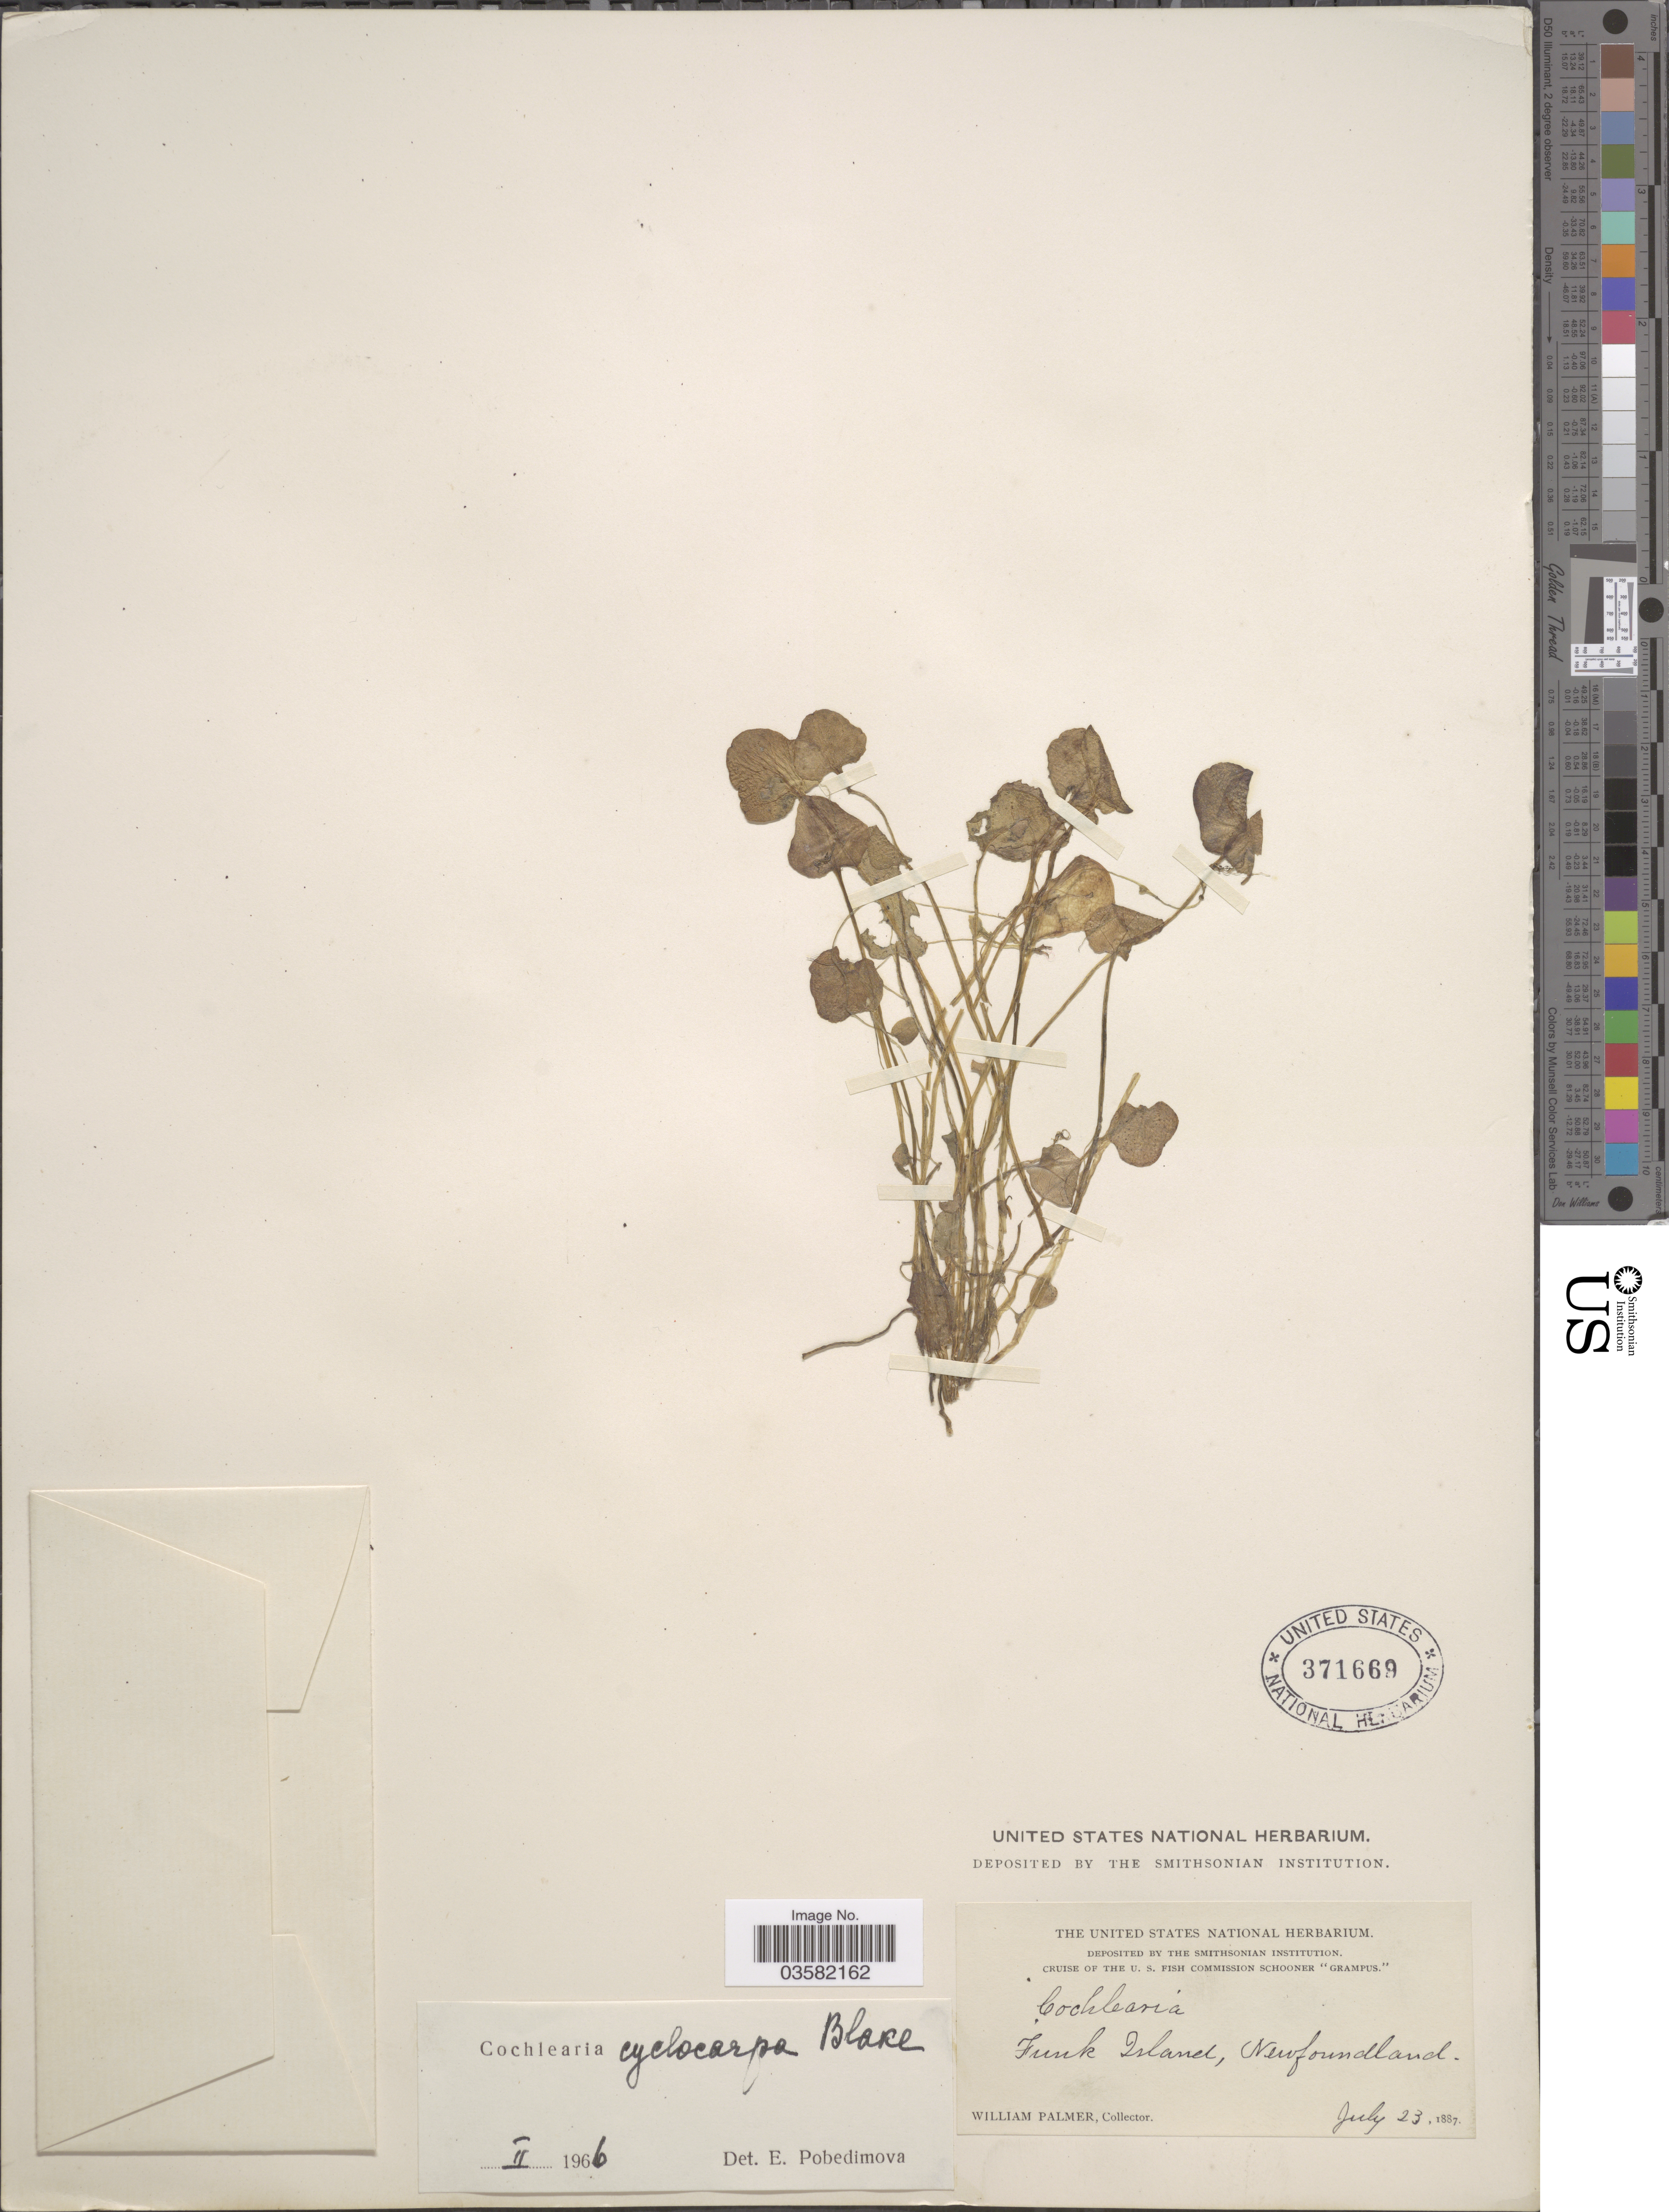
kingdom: Plantae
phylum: Tracheophyta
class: Magnoliopsida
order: Brassicales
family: Brassicaceae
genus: Cochlearia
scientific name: Cochlearia cyclocarpa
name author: S.F. Blake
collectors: W. Palmer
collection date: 1887-07-23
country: Canada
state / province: Newfoundland and Labrador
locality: Funk Island.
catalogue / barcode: US 371669